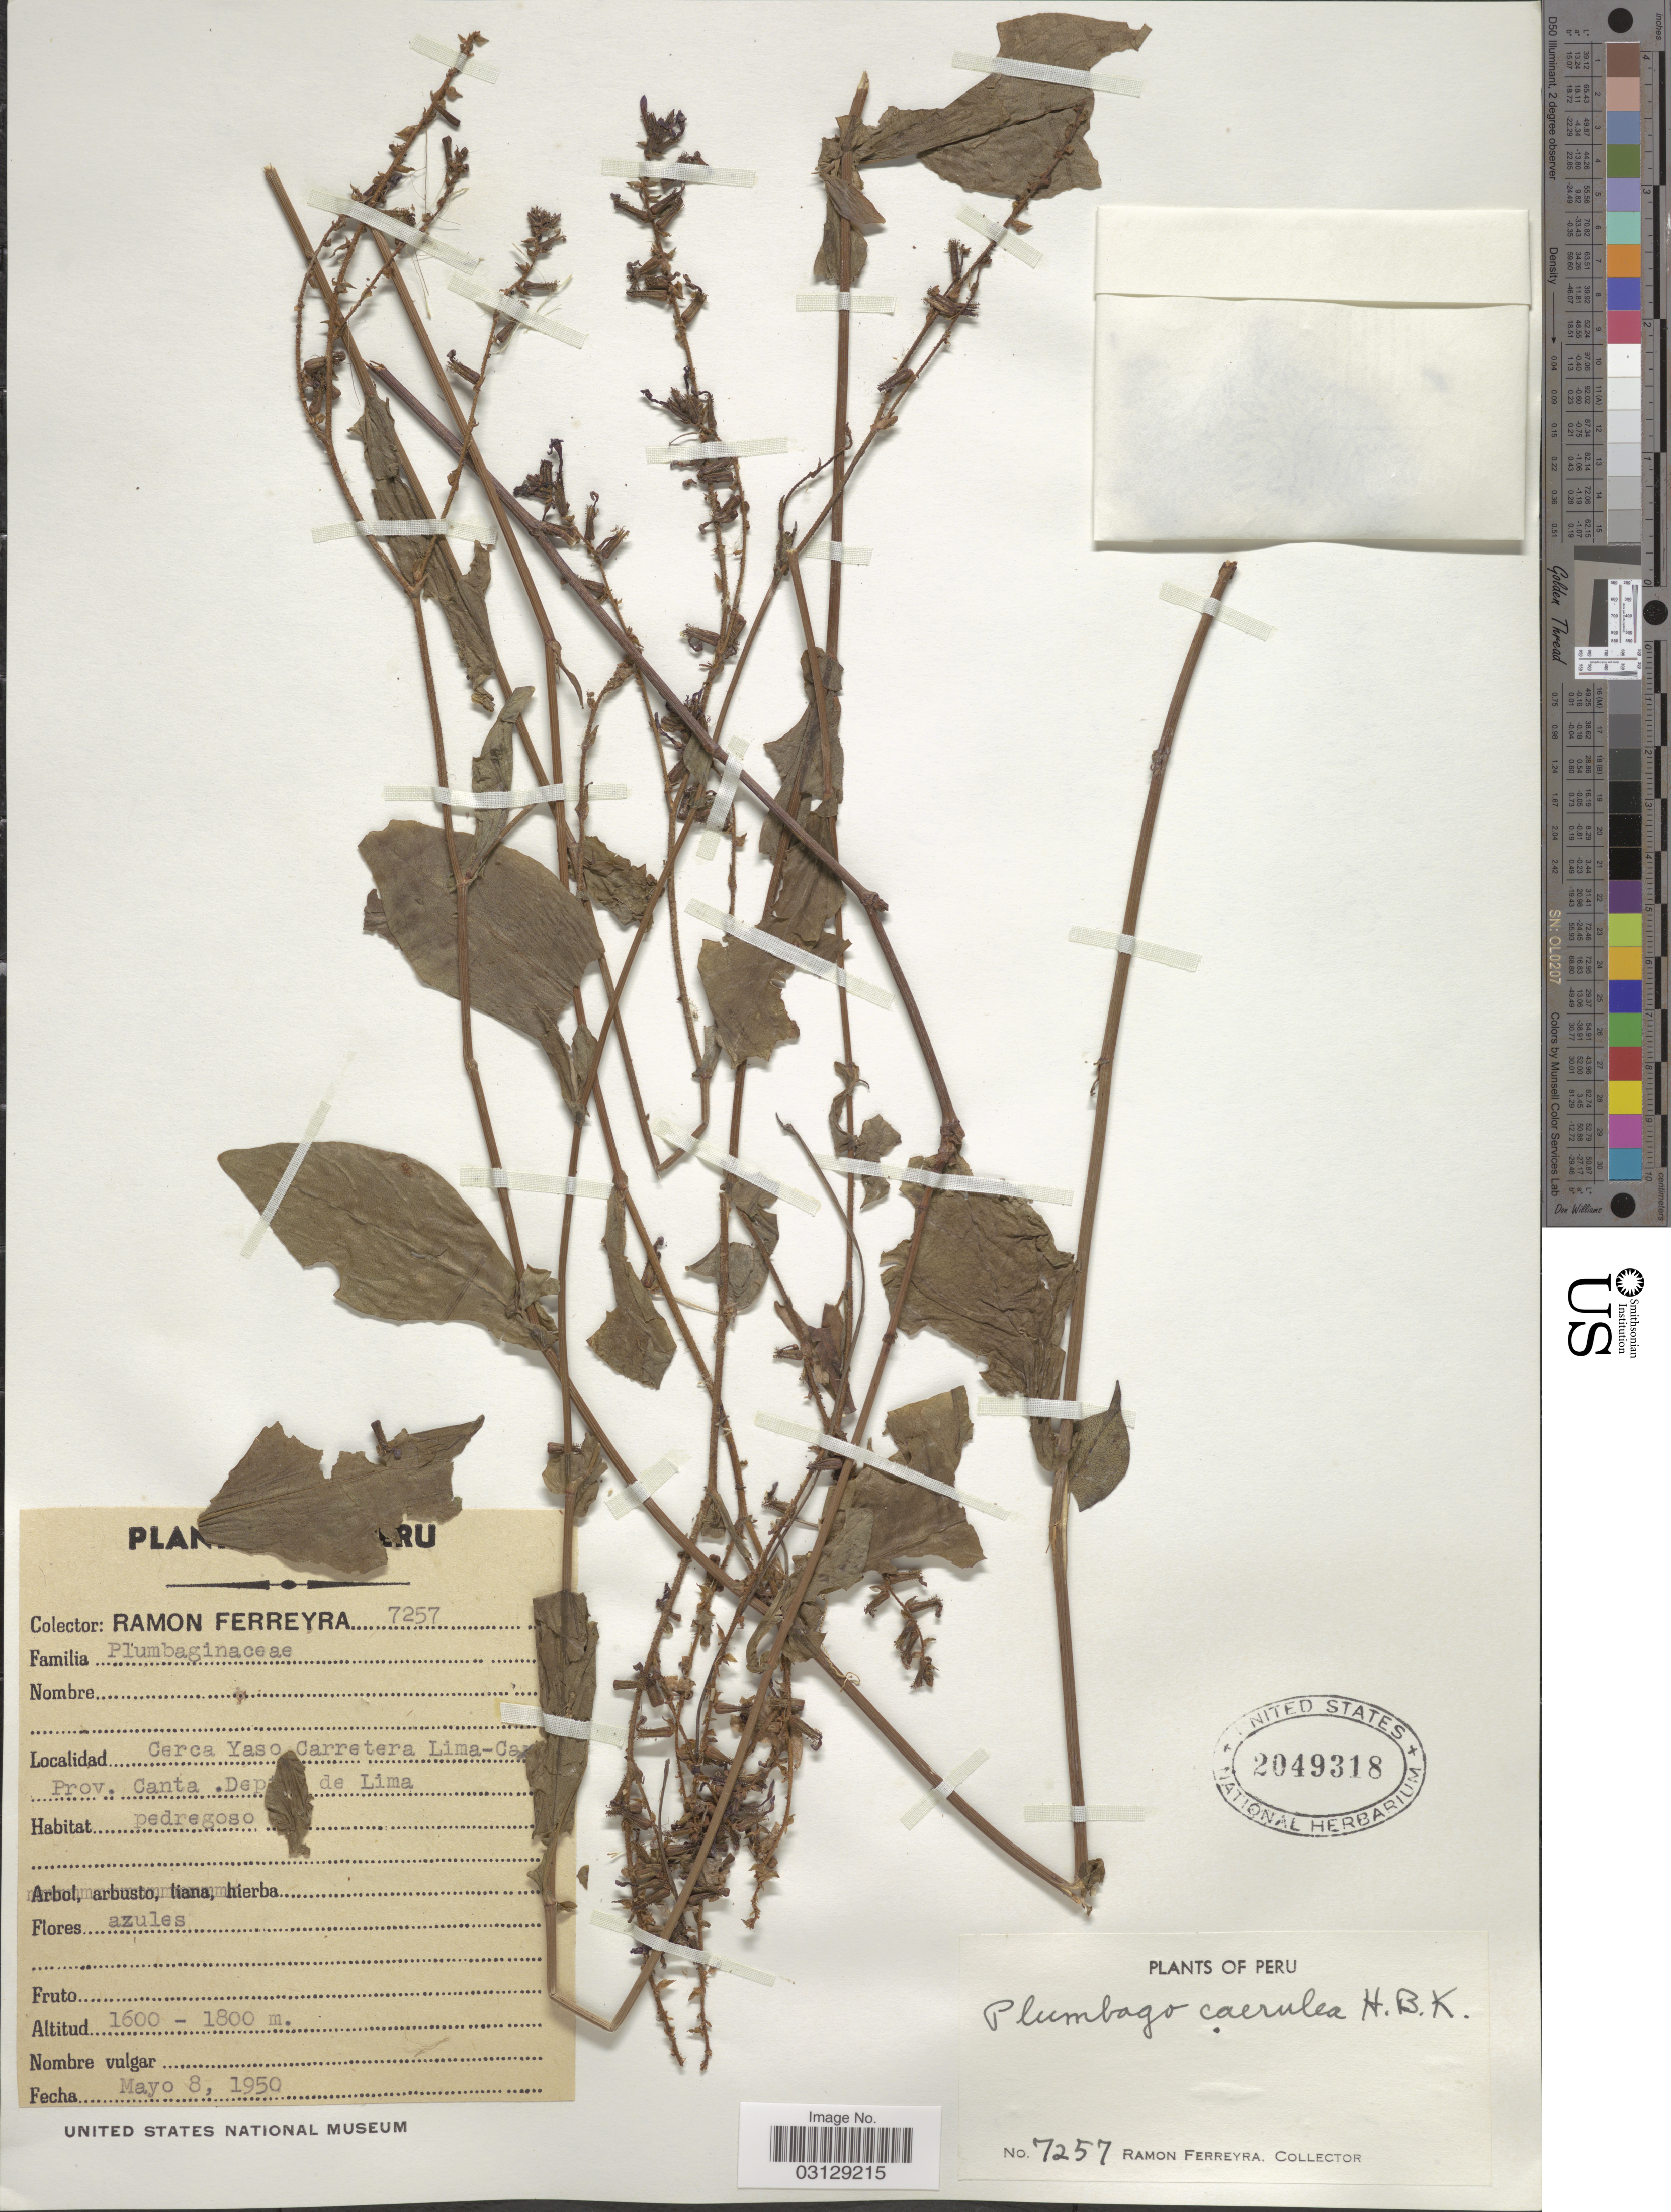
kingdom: Plantae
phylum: Tracheophyta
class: Magnoliopsida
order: Caryophyllales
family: Plumbaginaceae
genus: Plumbago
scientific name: Plumbago coerulea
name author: Auct.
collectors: R. A. Ferreyra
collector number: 7257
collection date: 1950-05-08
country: Peru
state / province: Lima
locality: Cerca Yaso Carretera Lima-Ca [illegible text]. Prov. Canta.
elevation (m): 1600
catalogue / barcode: US 2049318